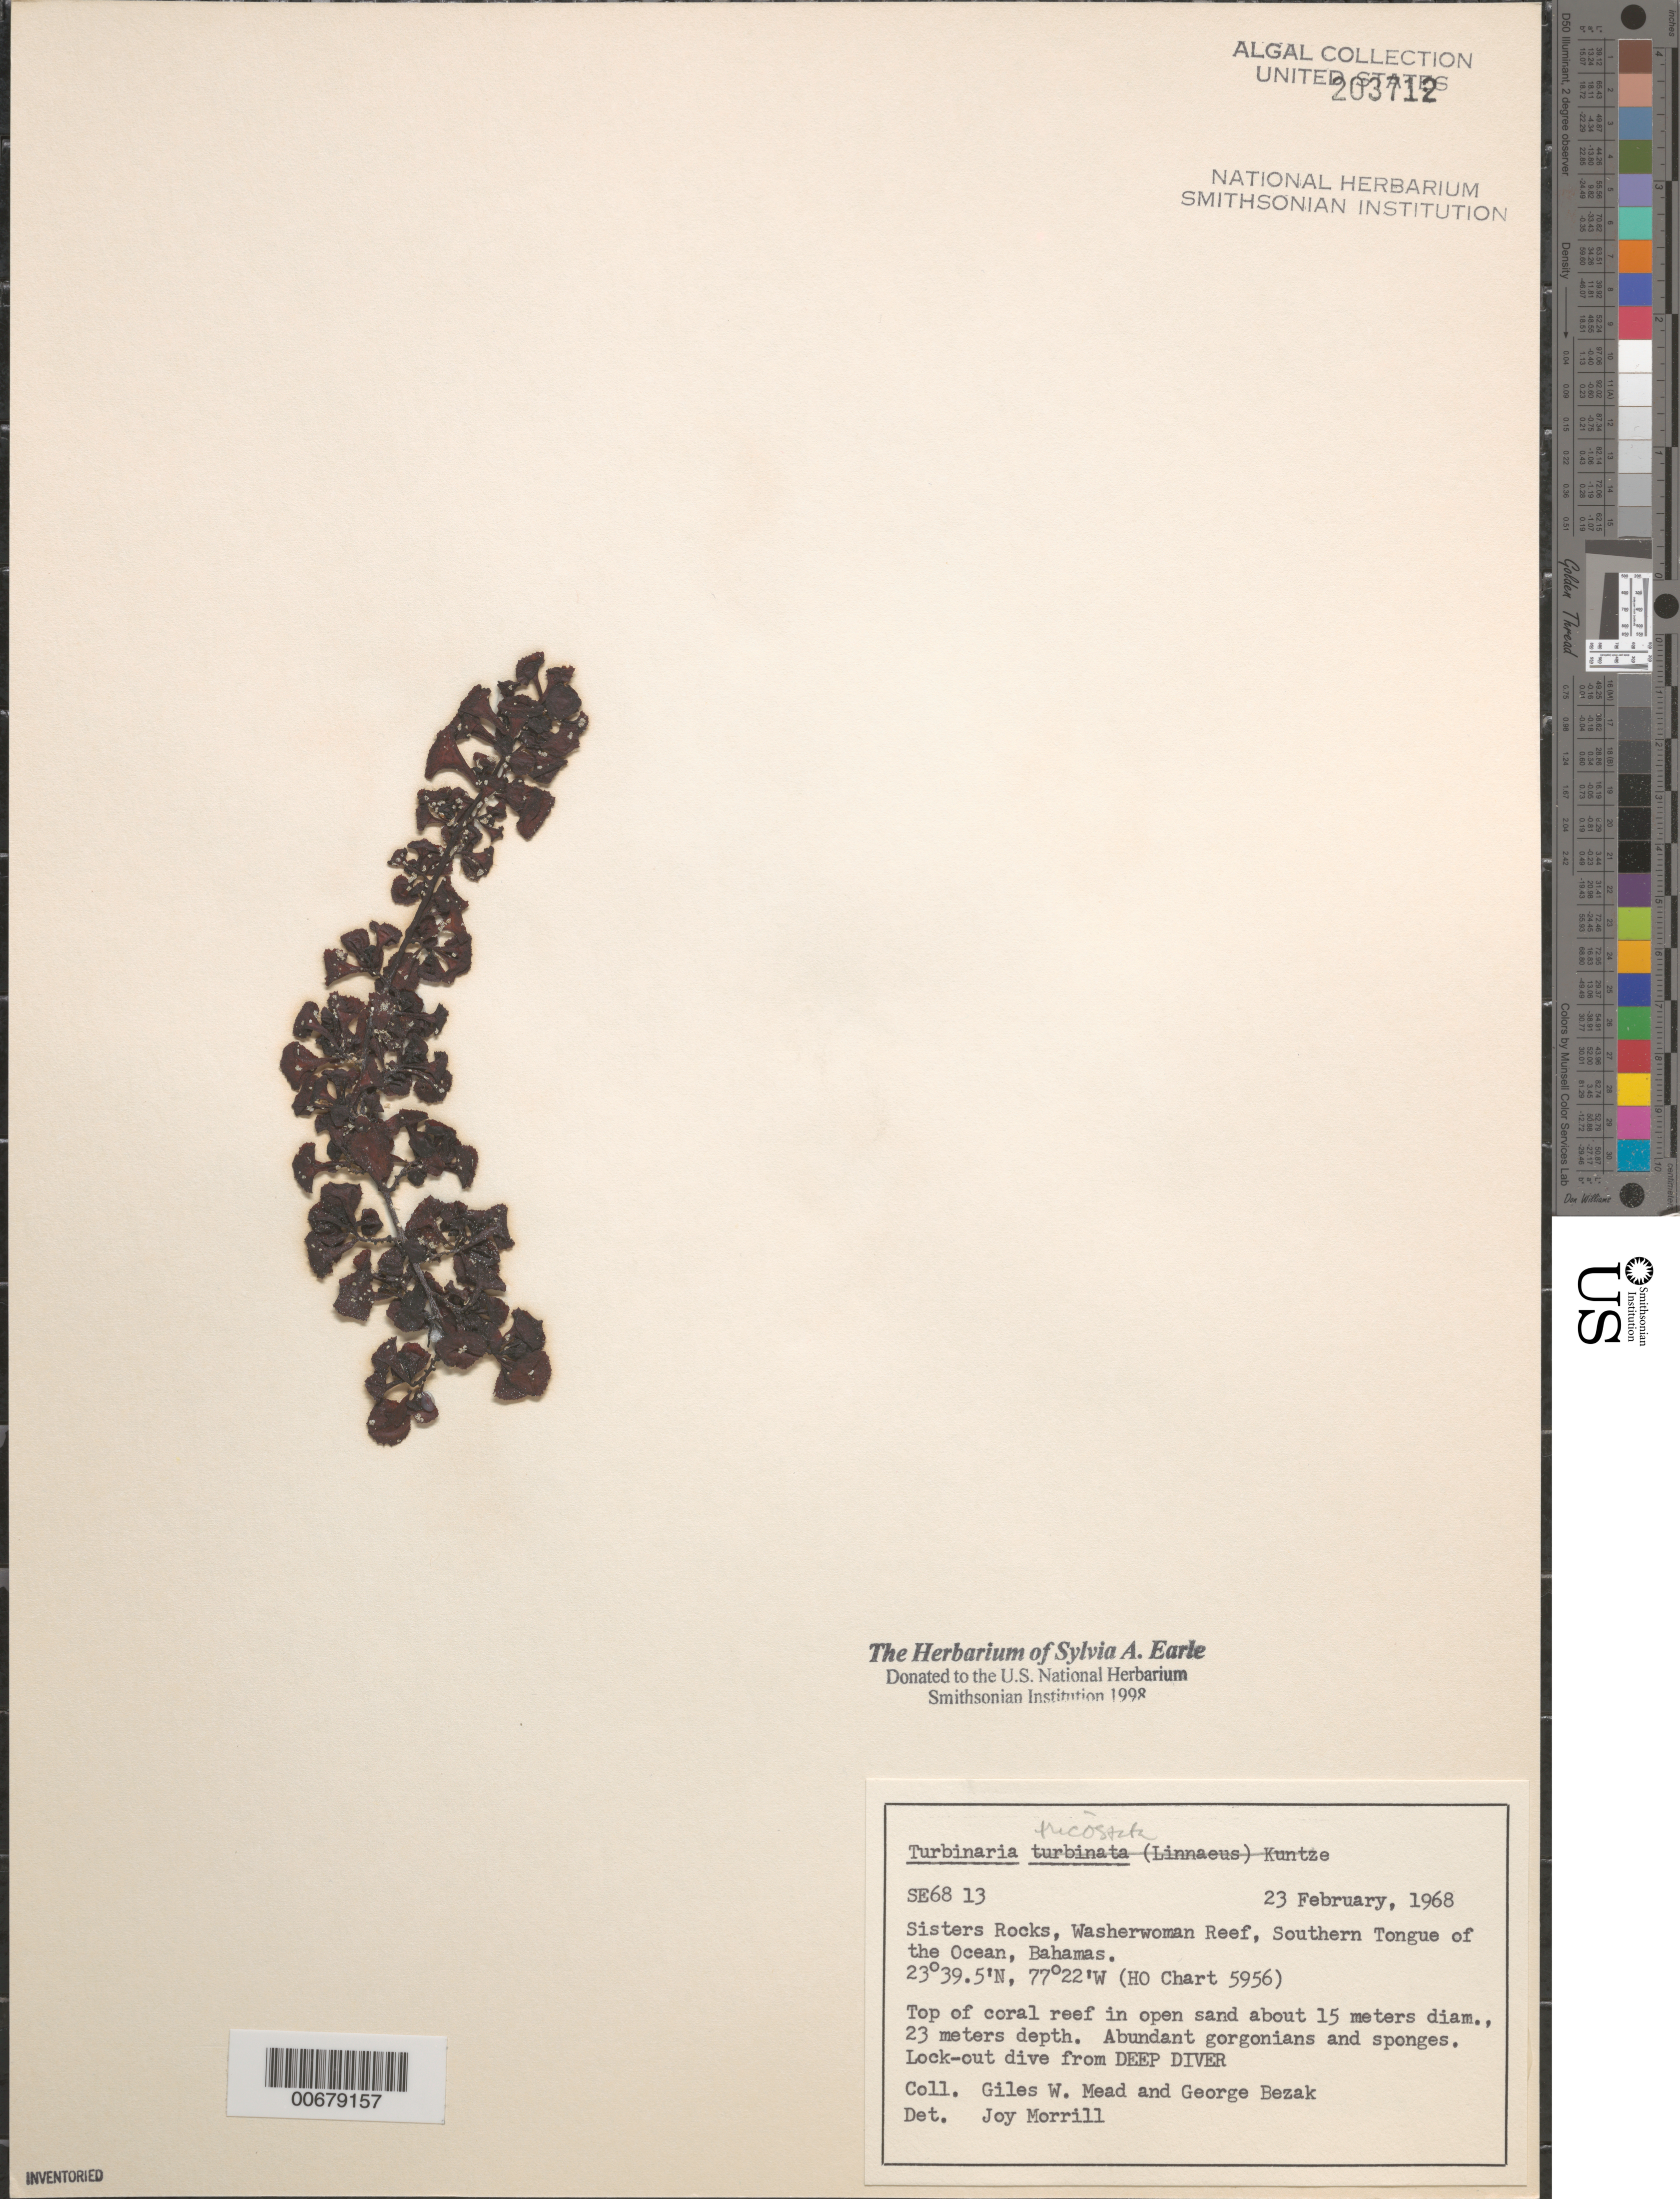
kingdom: Chromista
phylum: Ochrophyta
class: Phaeophyceae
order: Fucales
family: Sargassaceae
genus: Turbinaria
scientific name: Turbinaria tricostata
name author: E.S. Barton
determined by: Morrill, J.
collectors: G. W. Mead & G. Bezak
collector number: SE 6813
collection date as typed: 23 Feb 1968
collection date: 1968-02-23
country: Bahamas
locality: Sisters Rocks, Washerwoman Reef, Southern Tongue of the Ocean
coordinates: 23 39.5' N, 77 22' W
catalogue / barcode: US 203712